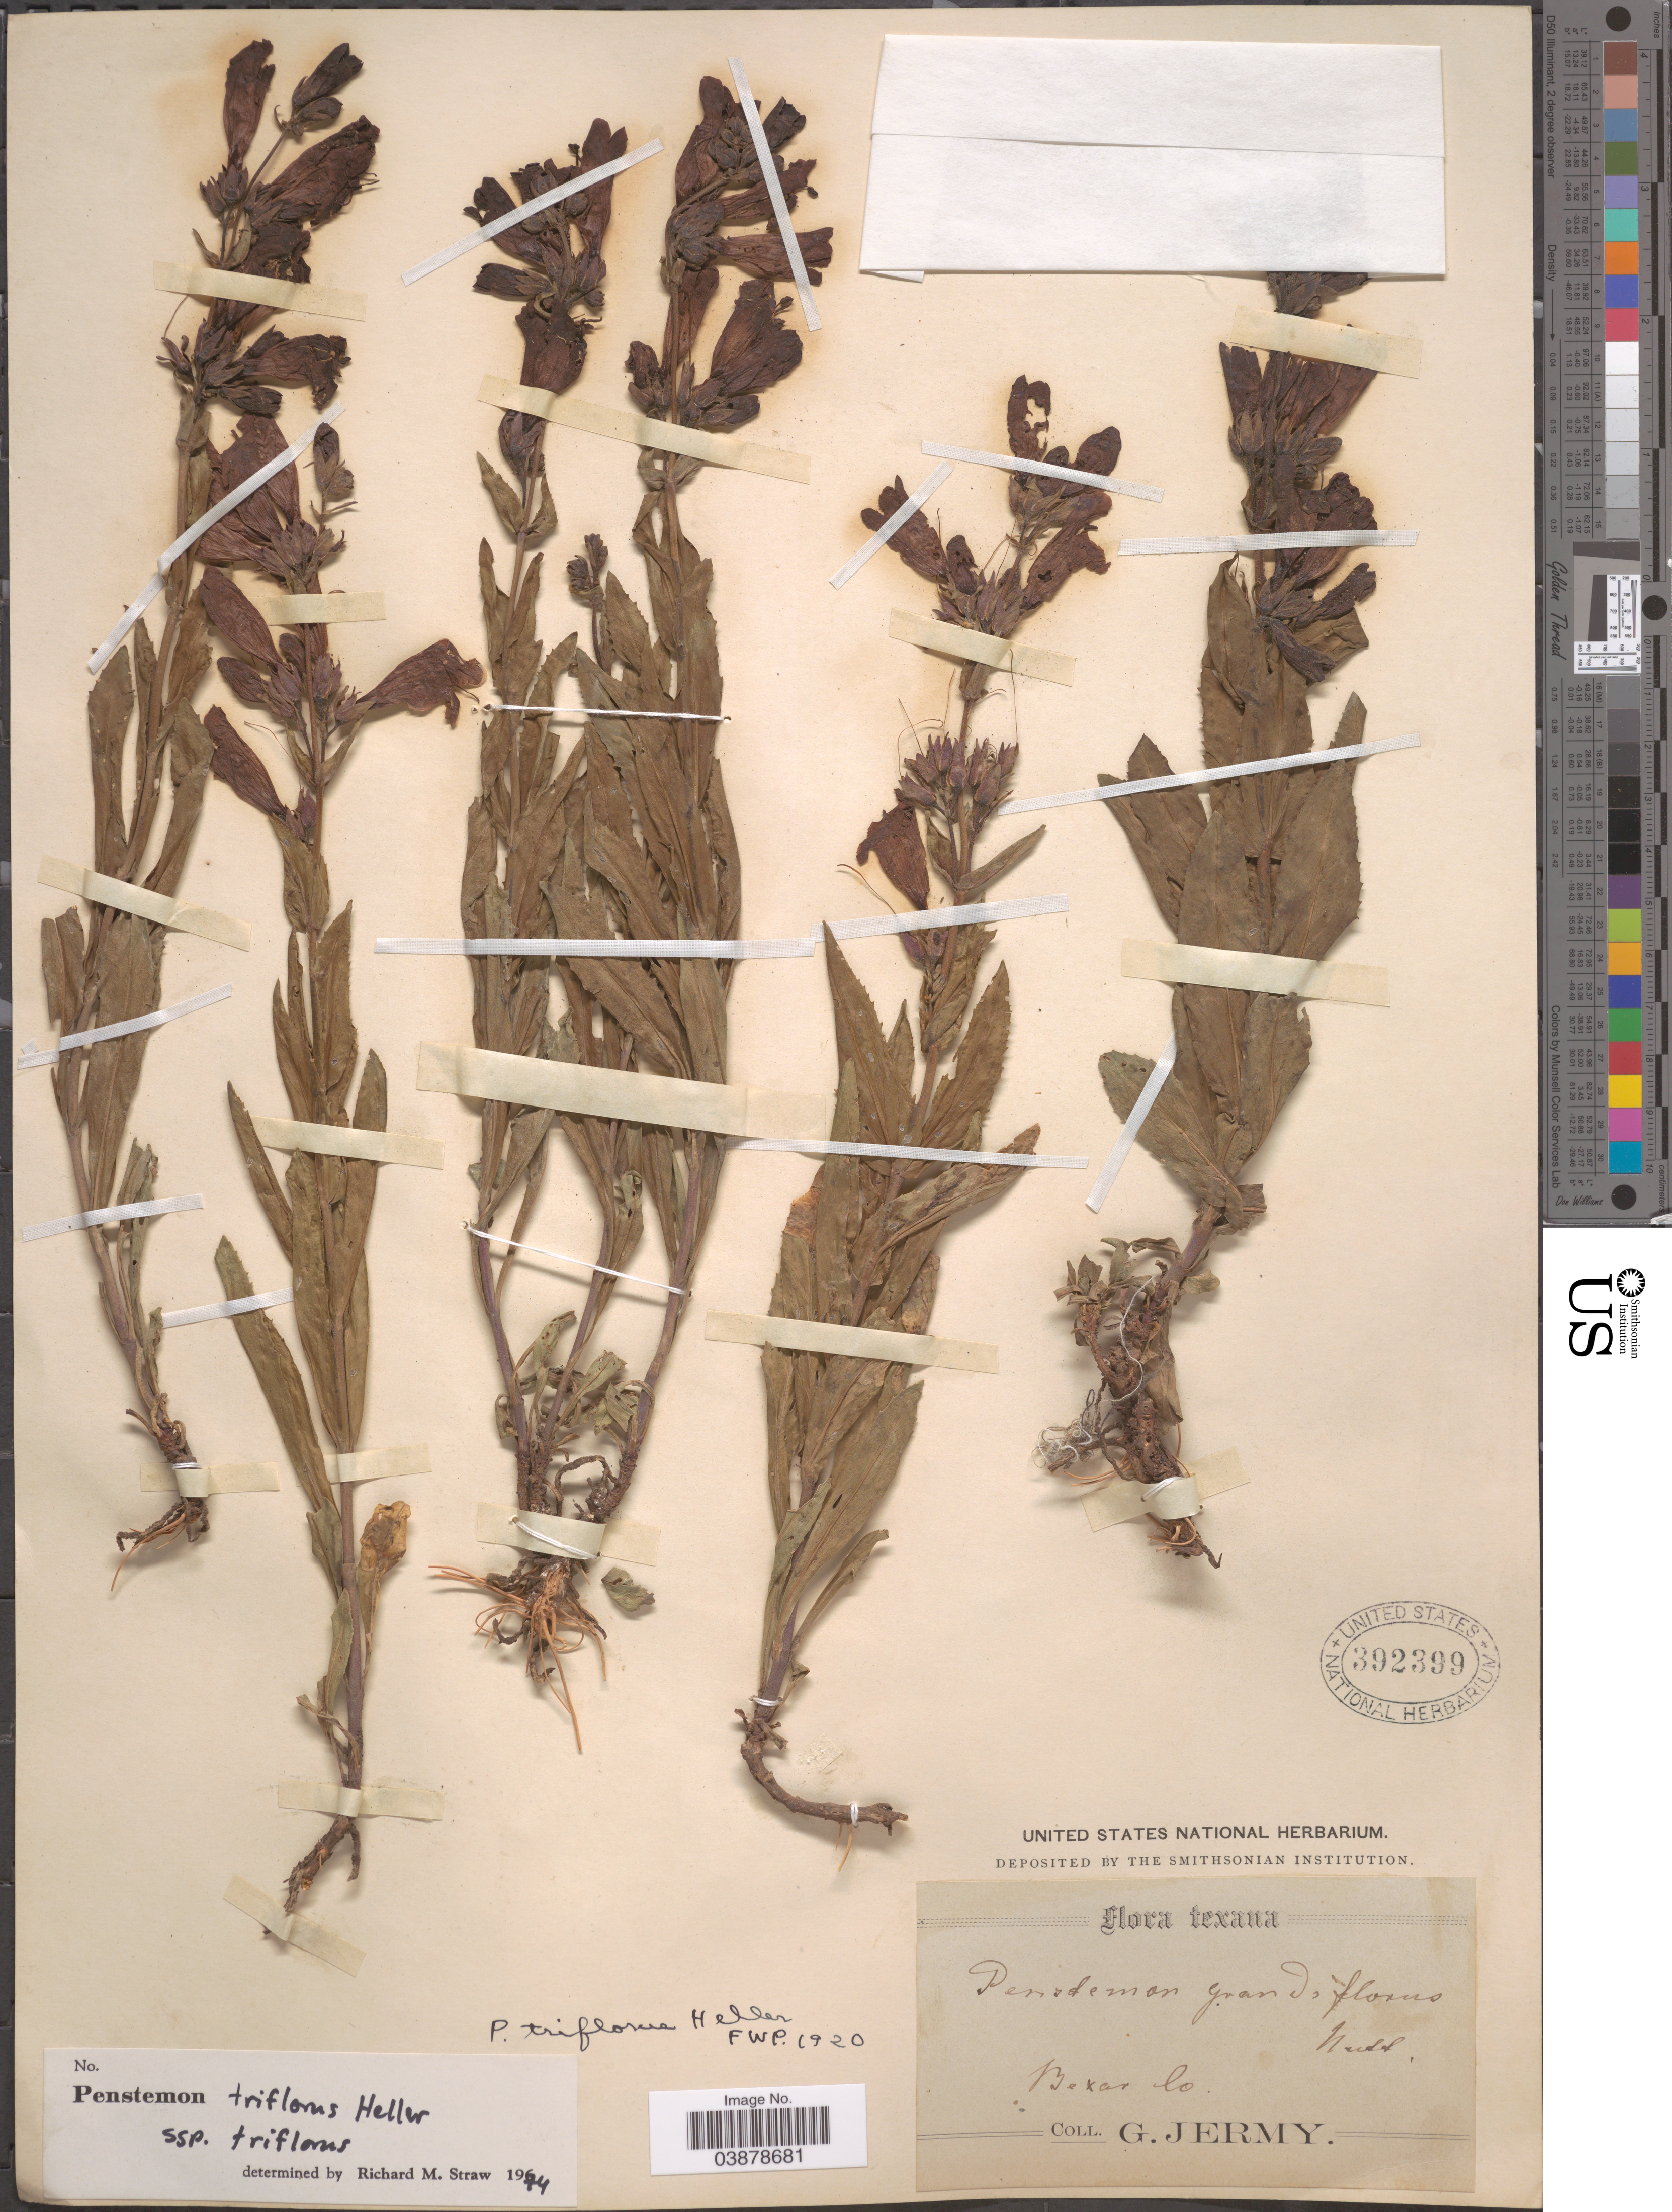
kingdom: Plantae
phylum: Tracheophyta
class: Magnoliopsida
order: Lamiales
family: Plantaginaceae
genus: Penstemon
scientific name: Penstemon triflorus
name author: A. Heller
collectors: G. Jermy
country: United States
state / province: Texas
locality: Bexar Co.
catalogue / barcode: US 392399